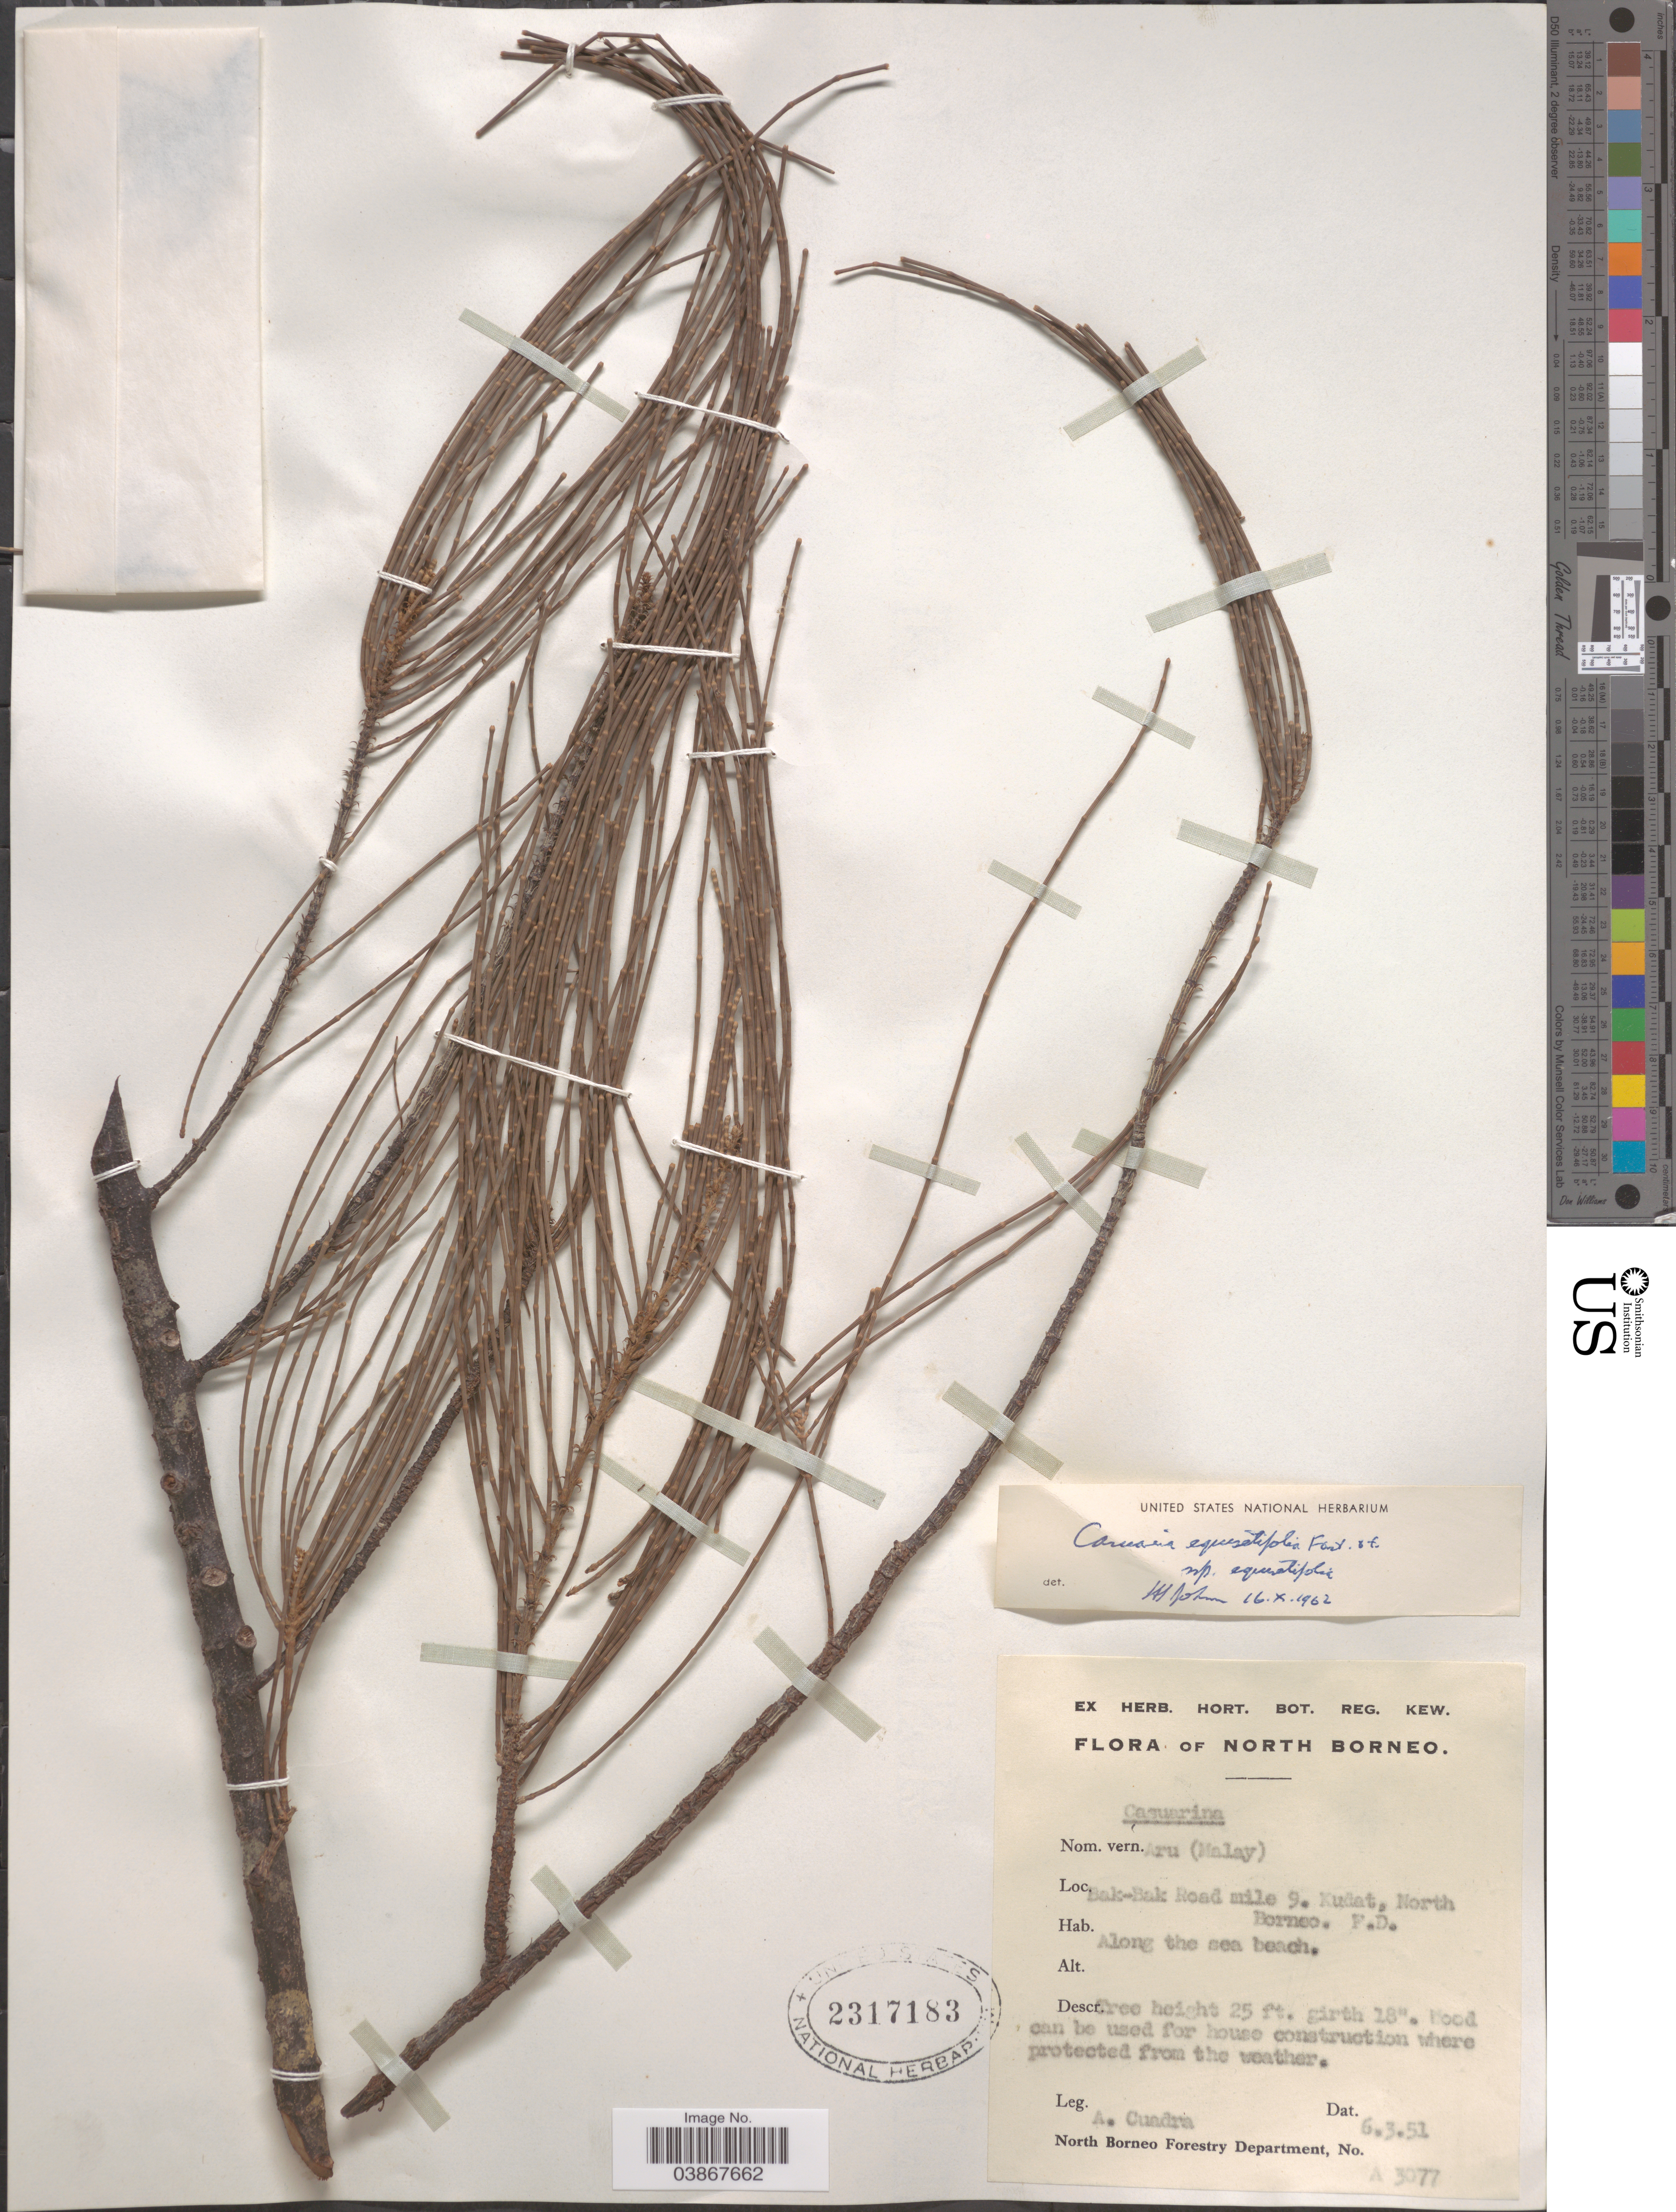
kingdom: Plantae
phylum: Tracheophyta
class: Magnoliopsida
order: Fagales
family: Casuarinaceae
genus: Casuarina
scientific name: Casuarina equisetifolia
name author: L.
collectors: A. Cuadra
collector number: A3077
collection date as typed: Transcribed d/m/y: 6/3/51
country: Malaysia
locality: North Borneo. Bak-Bak Road mile 9. Kudat, North Borneo, F.D. Along the sea beach.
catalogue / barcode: US 2317183